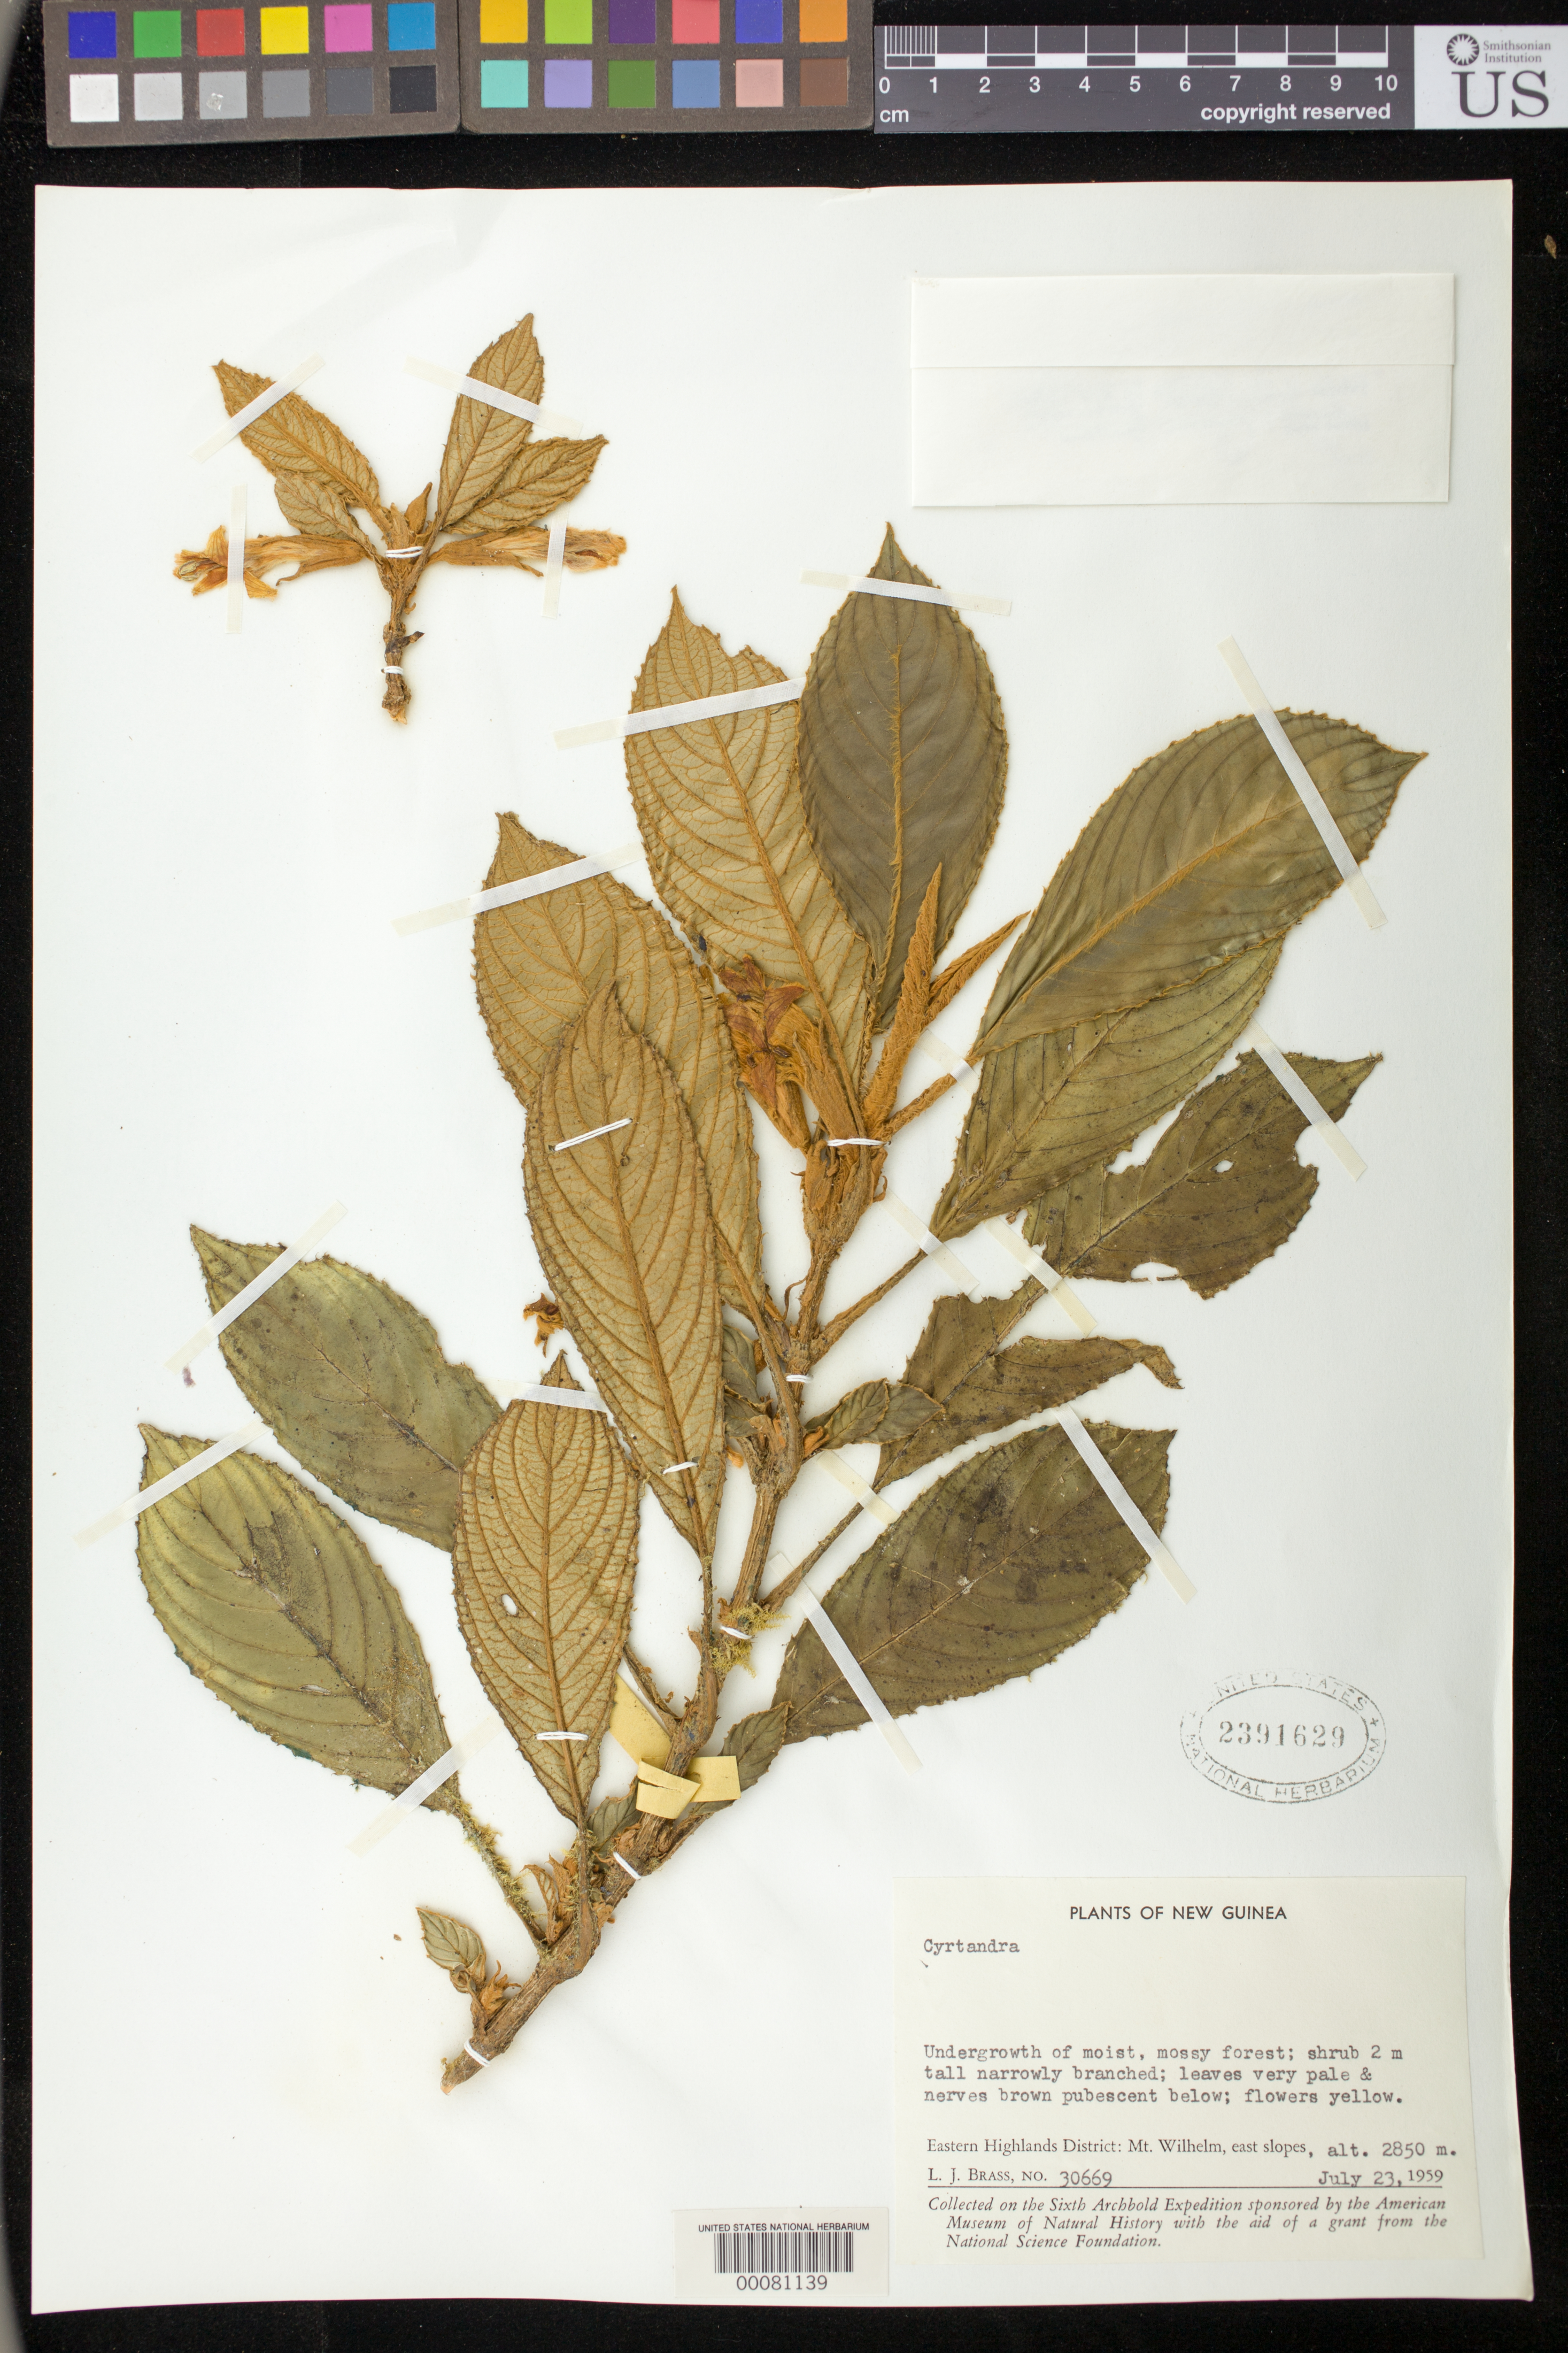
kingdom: Plantae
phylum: Tracheophyta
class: Magnoliopsida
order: Lamiales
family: Gesneriaceae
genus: Cyrtandra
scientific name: Cyrtandra sp.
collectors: L. J. Brass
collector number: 30669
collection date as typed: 23 Jul 1959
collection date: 1959-07-23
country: Papua New Guinea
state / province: Eastern Highlands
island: New Guinea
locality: Eastern highlands District, Mt. Wilhelm, east slopes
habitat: Undergrowth of moist, mossy forest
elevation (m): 2850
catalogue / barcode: US 2391629